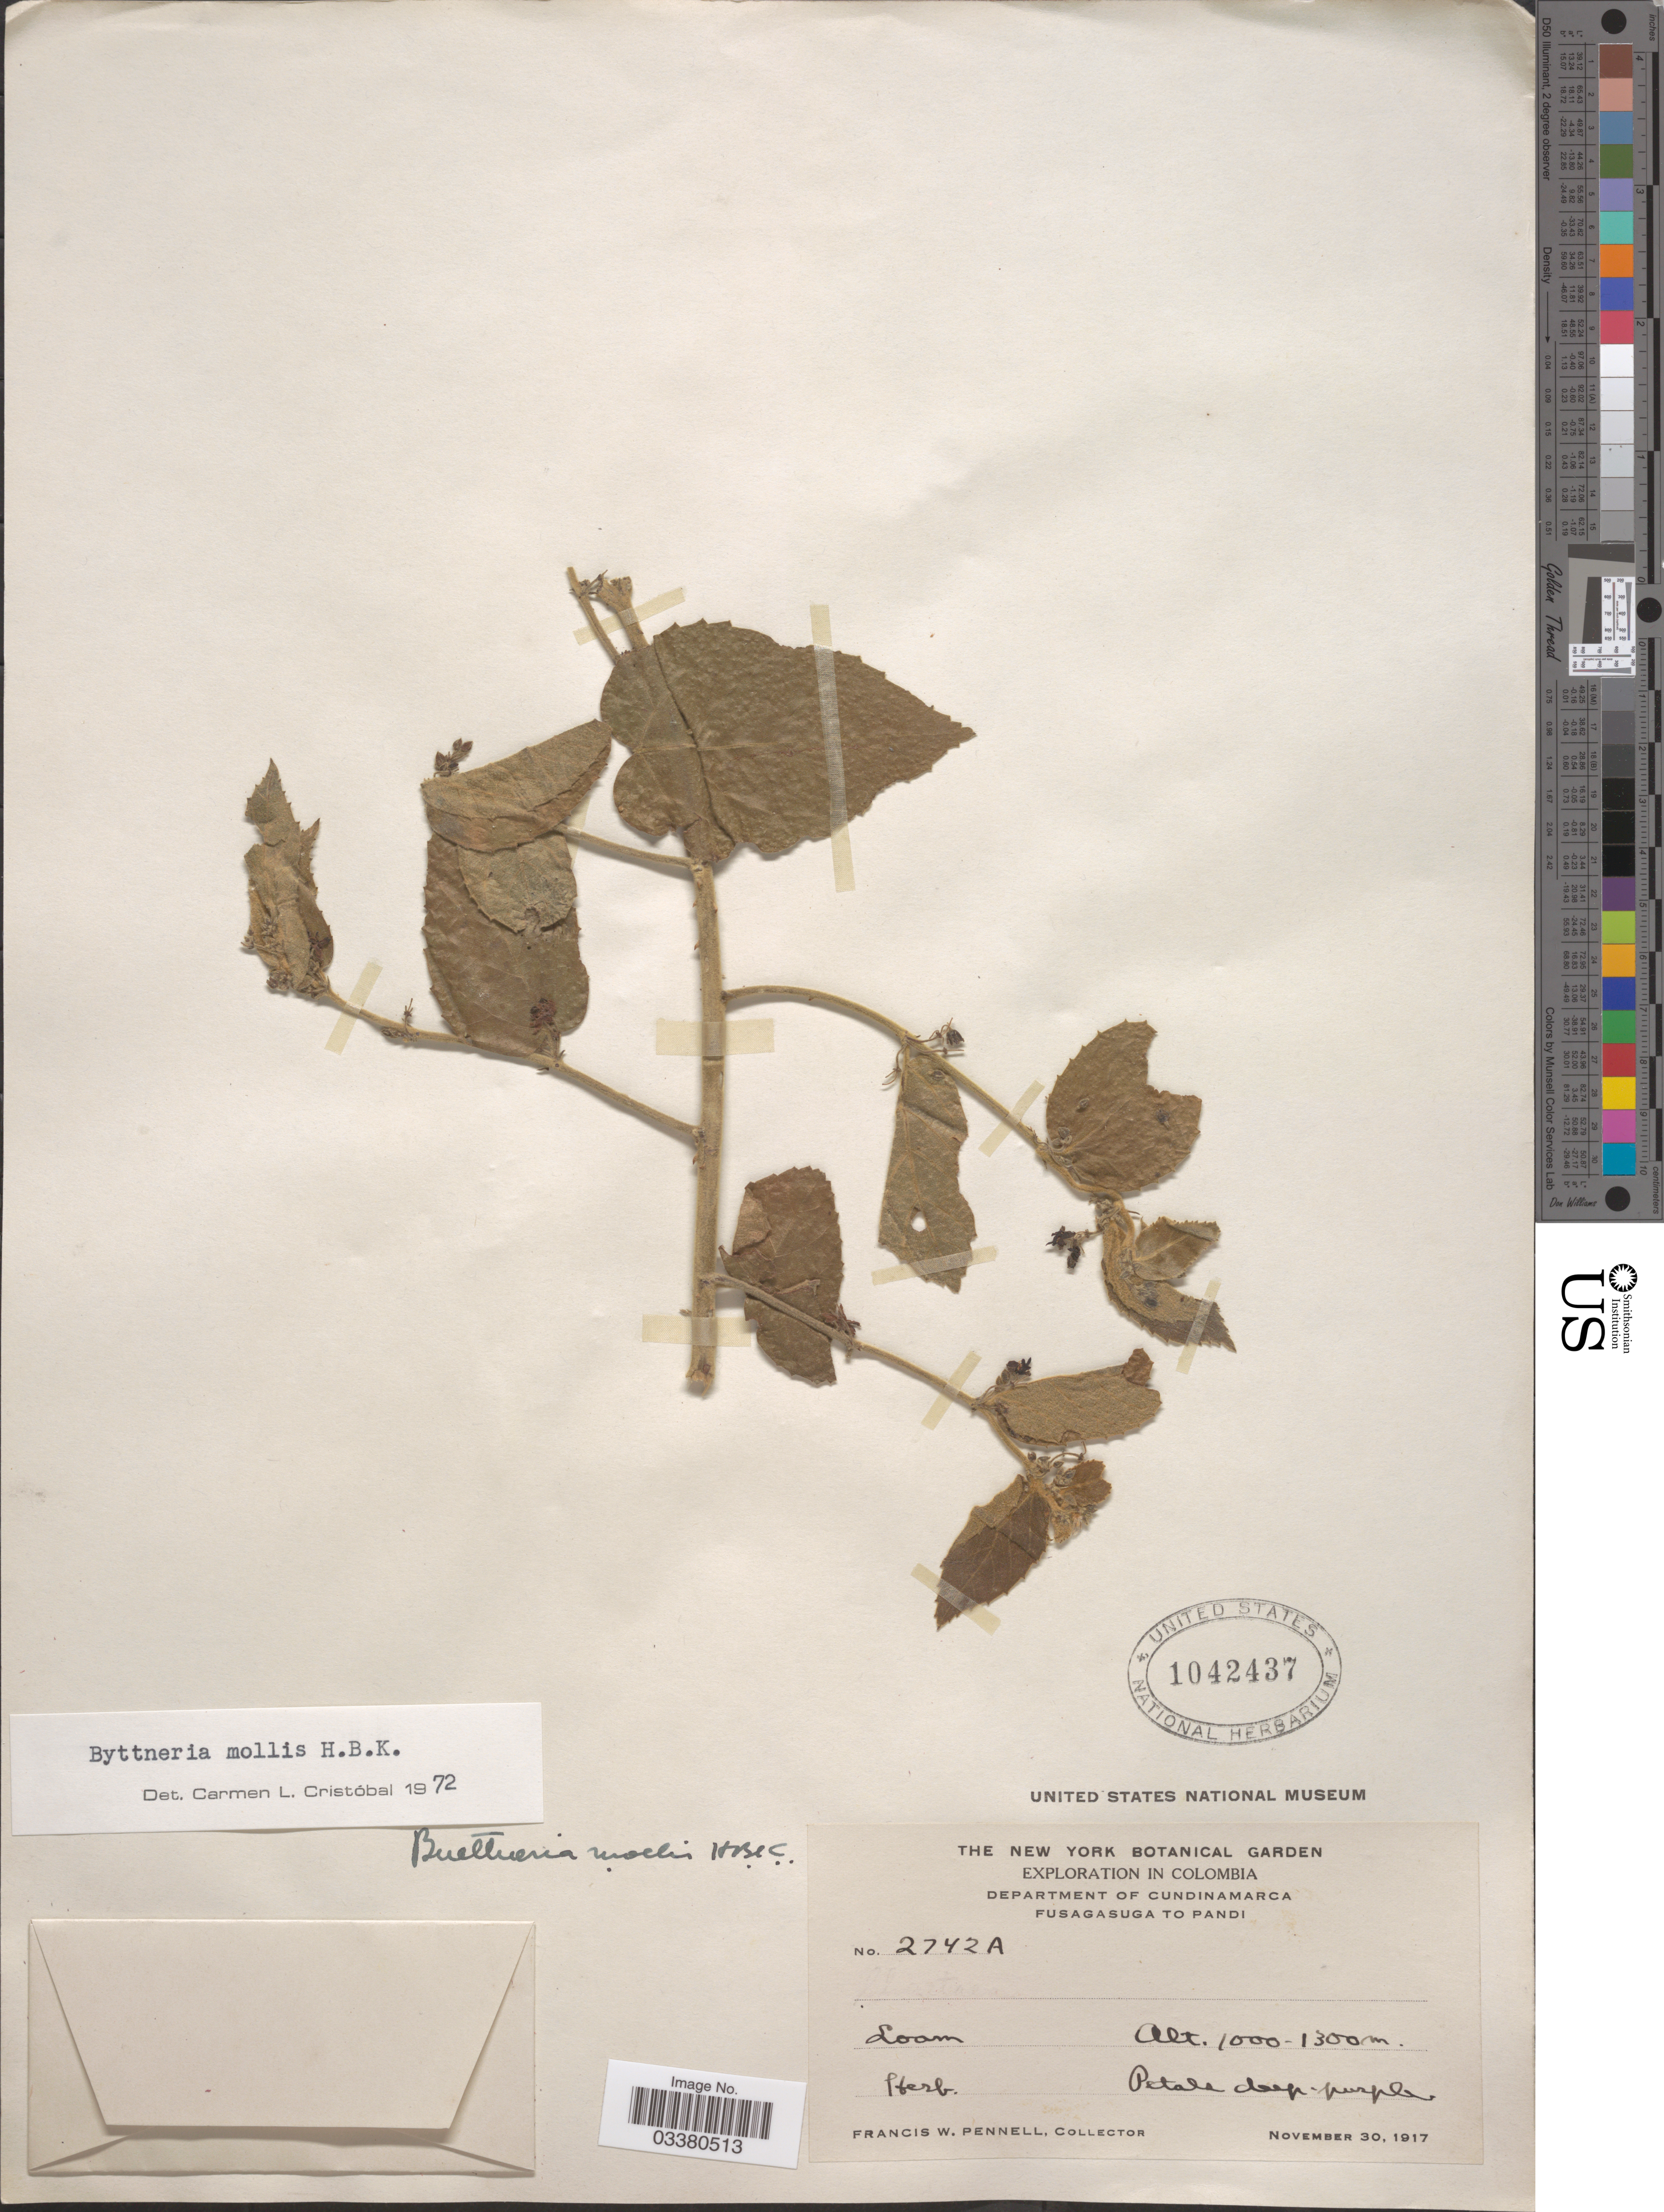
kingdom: Plantae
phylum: Tracheophyta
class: Magnoliopsida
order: Malvales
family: Malvaceae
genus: Byttneria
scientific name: Byttneria mollis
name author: Kunth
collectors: F. W. Pennell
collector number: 2742A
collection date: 1917-11-30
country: Colombia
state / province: Cundinamarca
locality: Department of Cundinamarca. Fusagasuga to Pandi.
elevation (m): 1000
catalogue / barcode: US 1042437